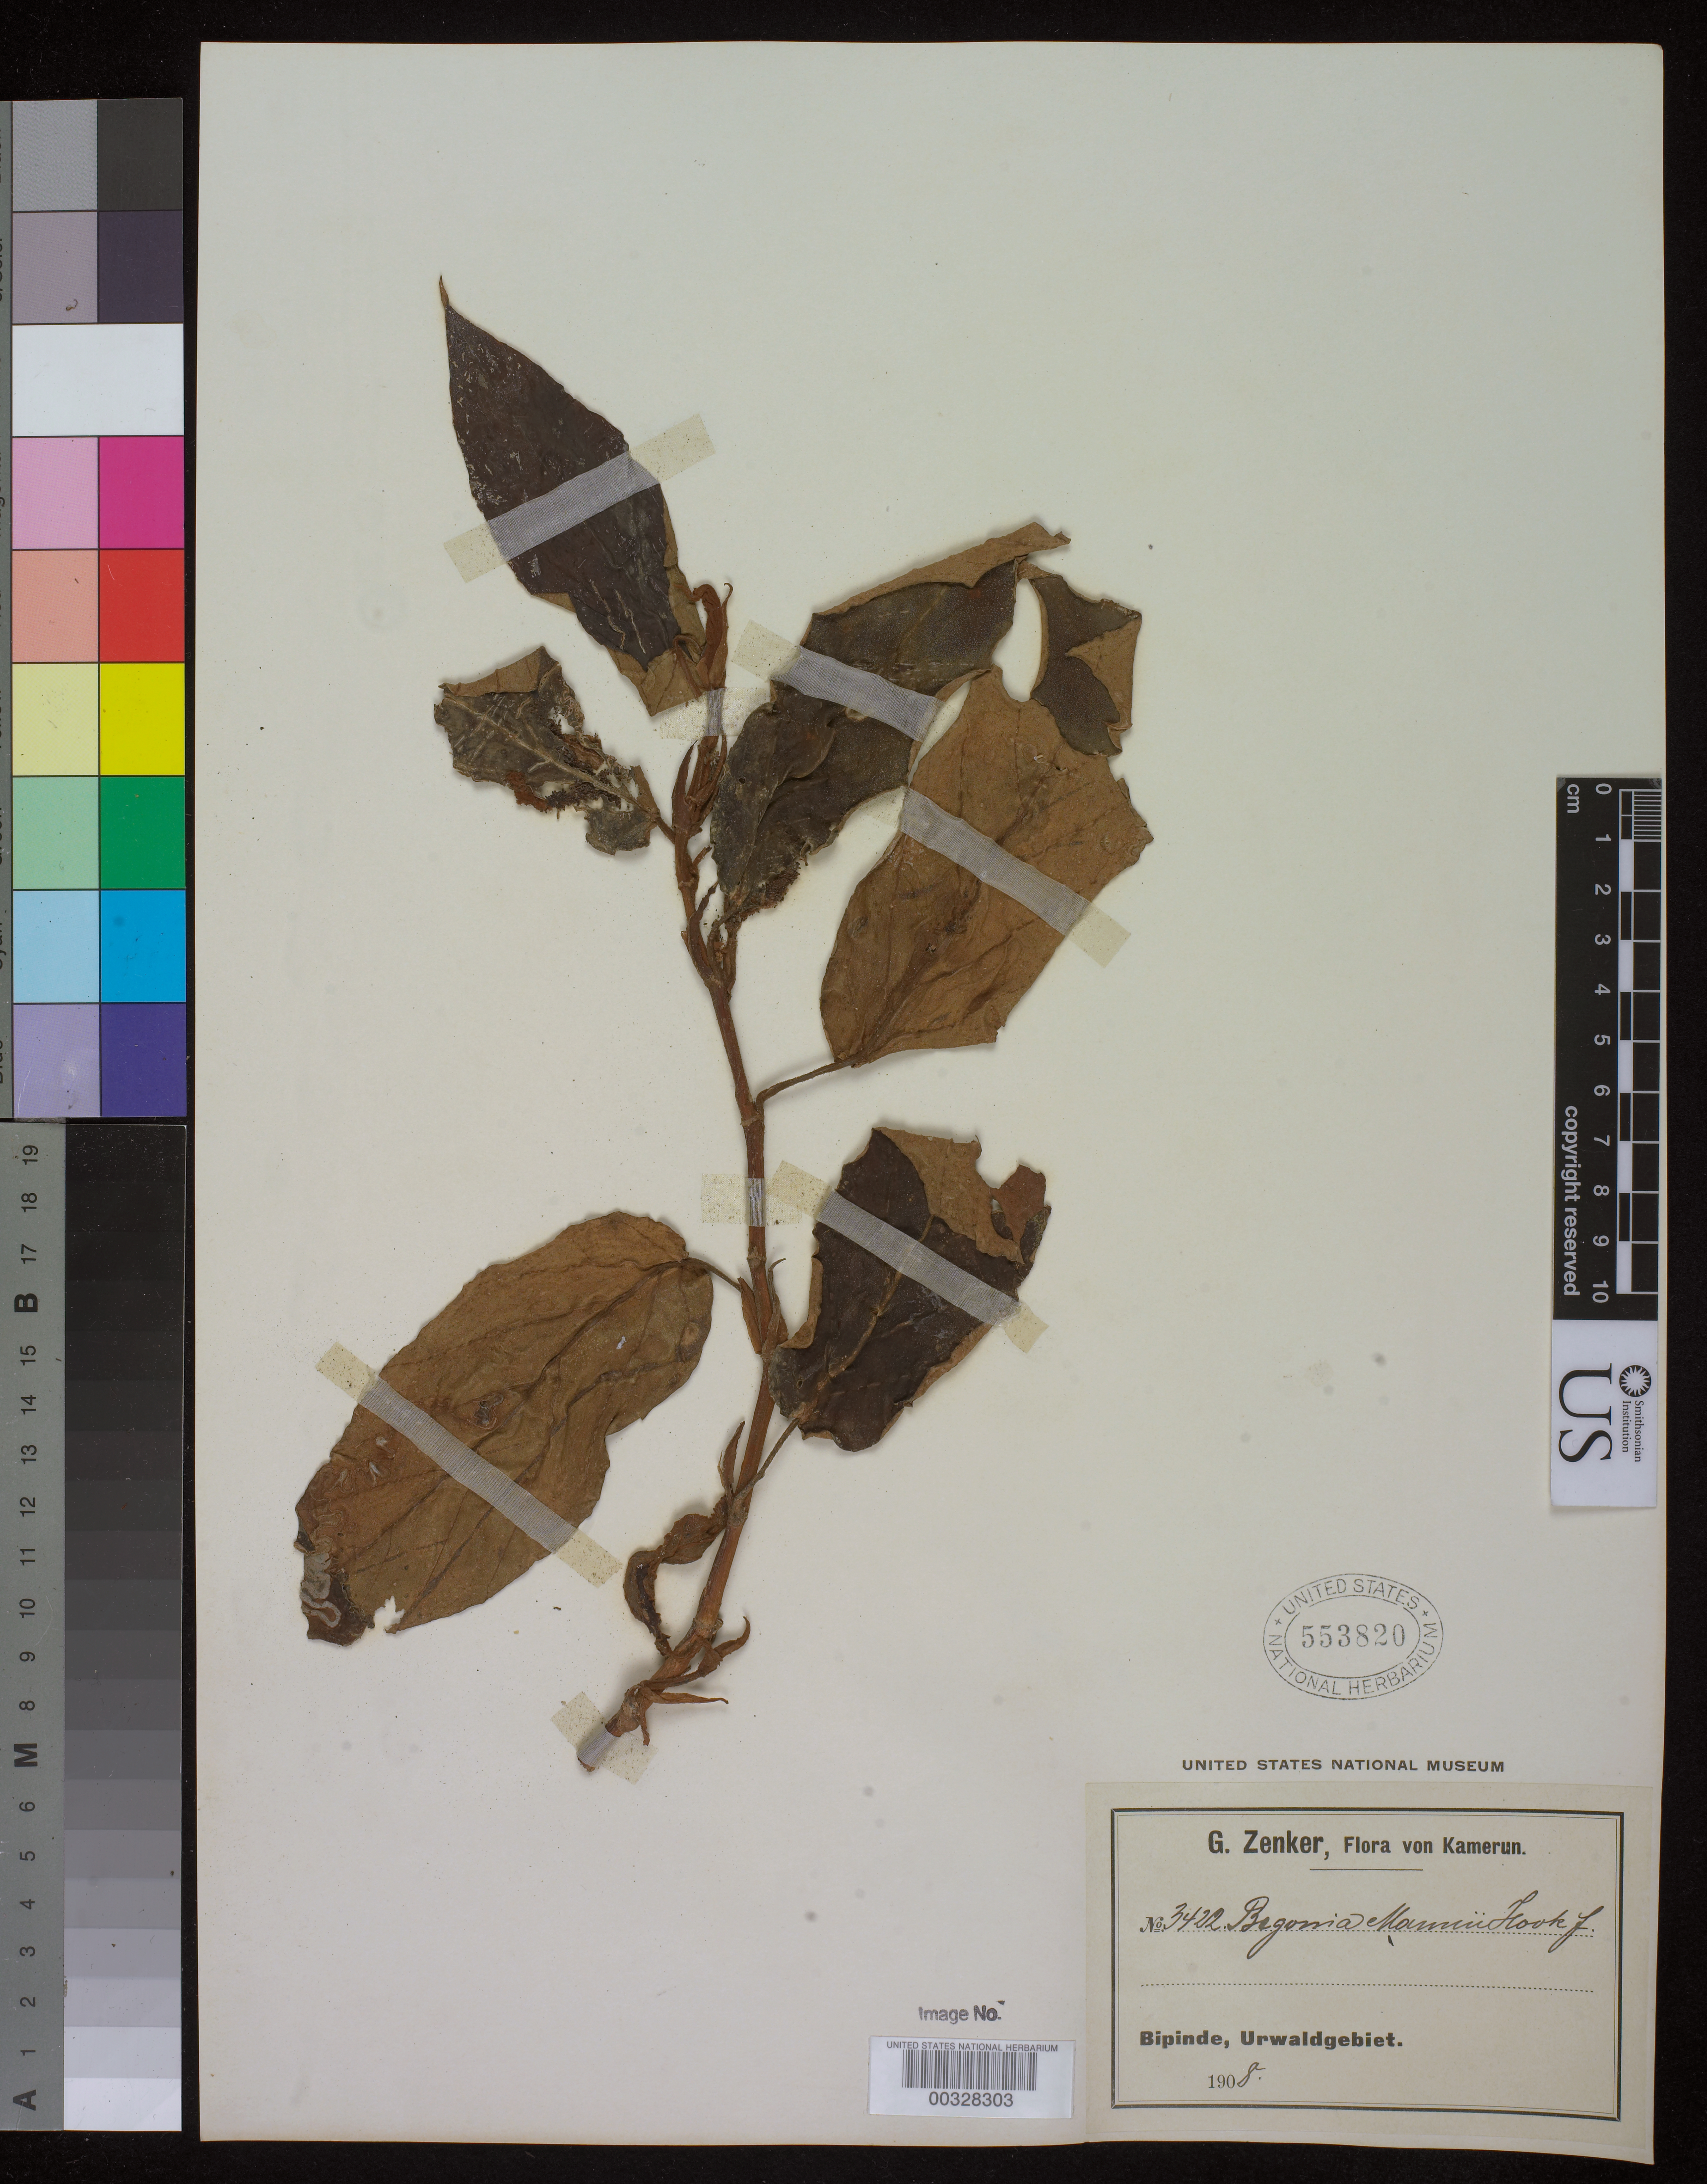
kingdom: Plantae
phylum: Tracheophyta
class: Magnoliopsida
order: Cucurbitales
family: Begoniaceae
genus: Begonia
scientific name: Begonia mannii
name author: Hook. f.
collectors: G. A. Zenker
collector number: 34212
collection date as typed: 1908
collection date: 1908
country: Cameroon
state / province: Sud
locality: Bipinde, urwaldgebiet [jungle area]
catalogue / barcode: US 553820